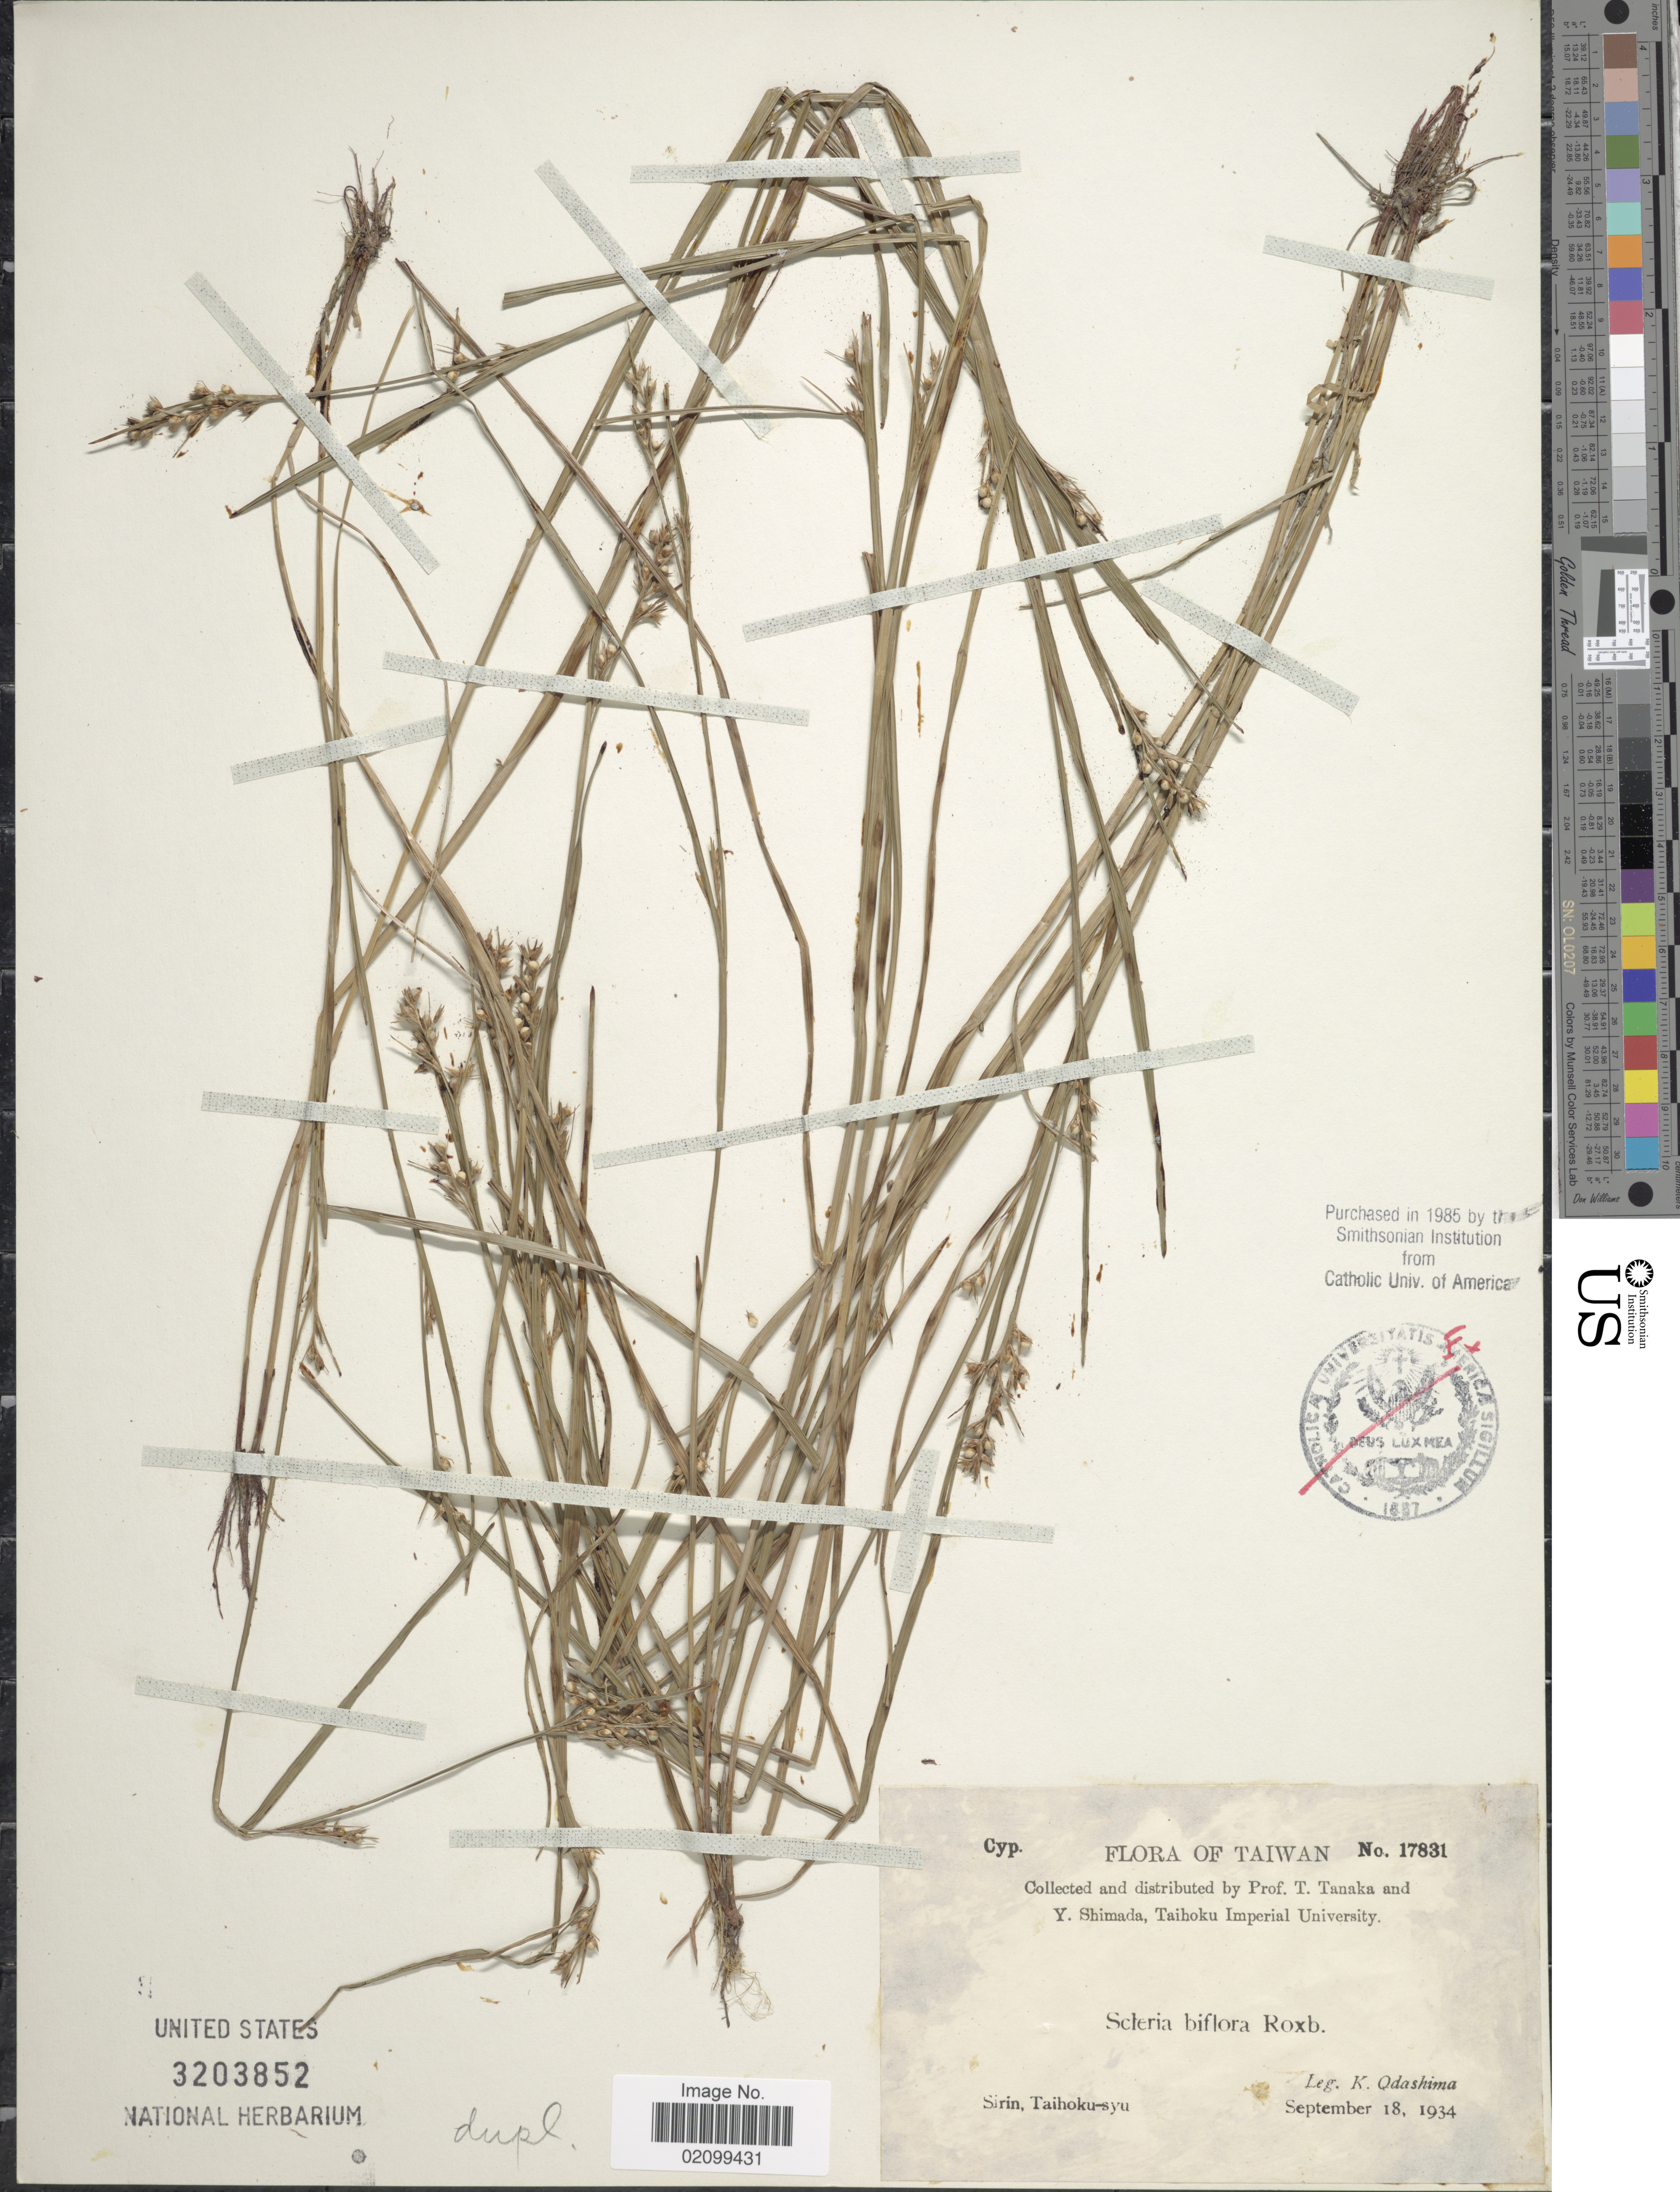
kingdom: Plantae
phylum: Tracheophyta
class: Liliopsida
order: Poales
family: Cyperaceae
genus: Scleria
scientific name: Scleria biflora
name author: Roxb.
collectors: K. Odashima, T. Tanaka & Y. Shimada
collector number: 17831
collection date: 1934-09-18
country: Taiwan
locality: Sirin, Taihoku-syu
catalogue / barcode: US 3203852